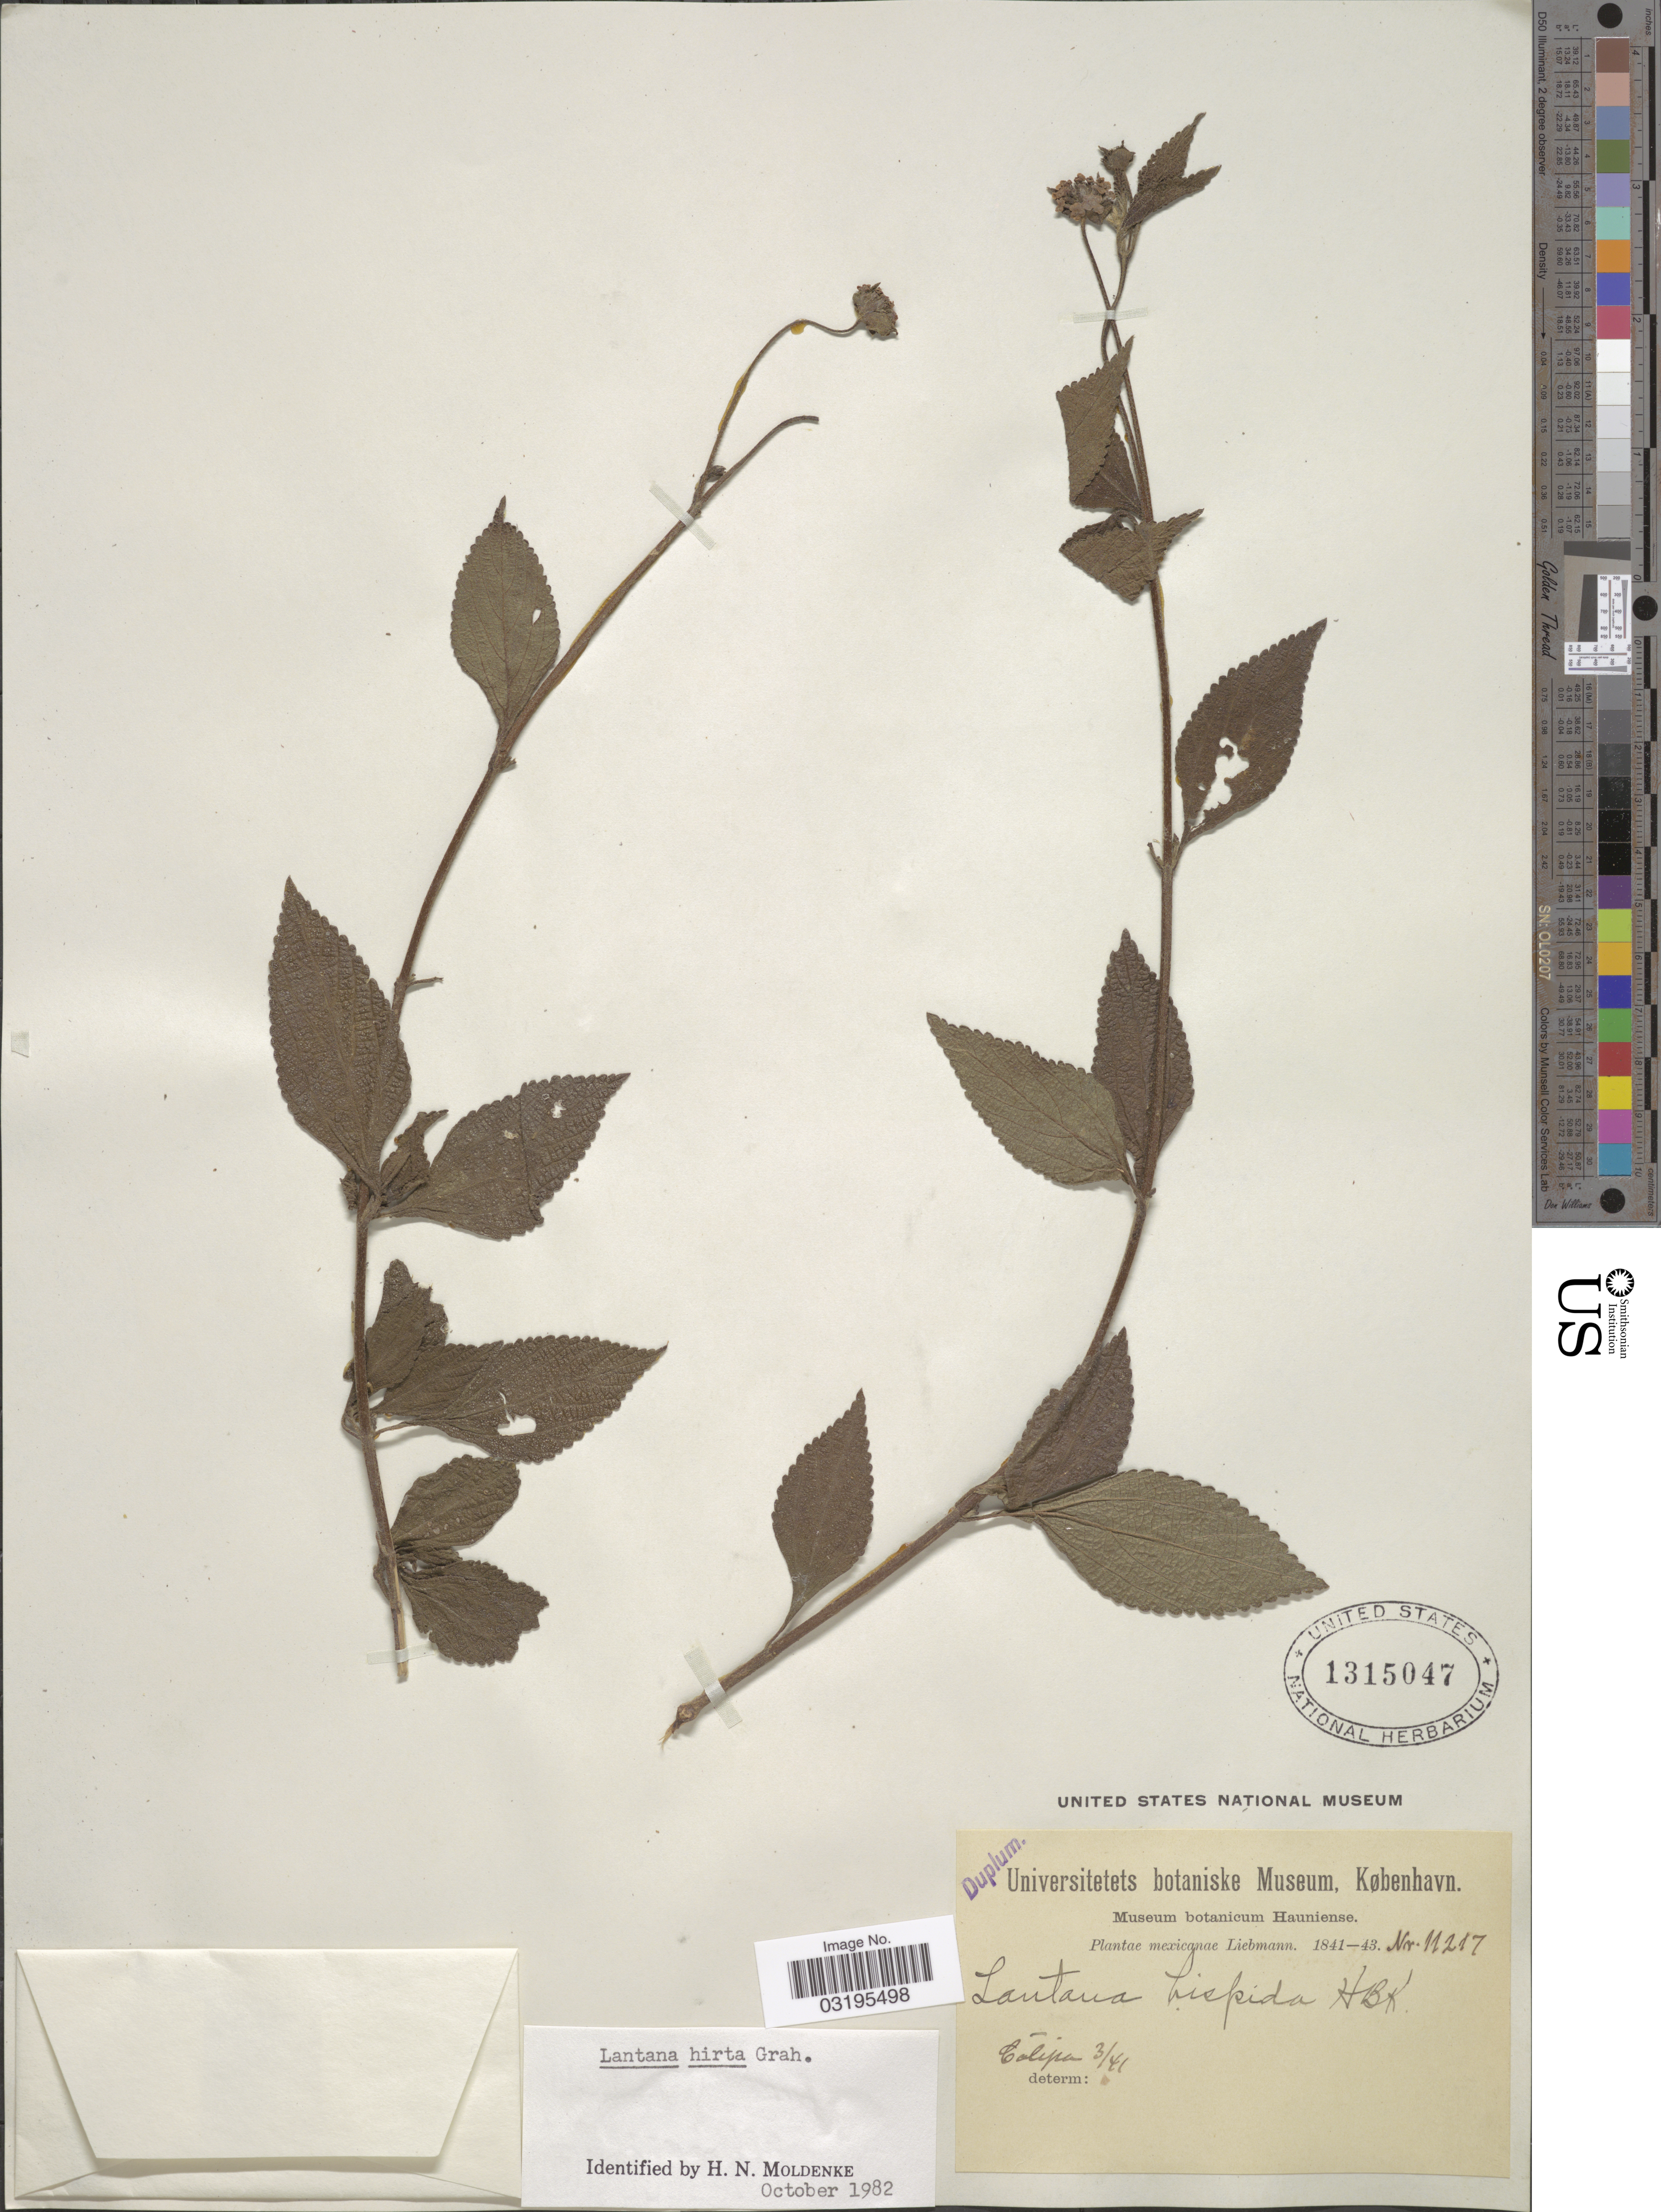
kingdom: Plantae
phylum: Tracheophyta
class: Magnoliopsida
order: Lamiales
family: Verbenaceae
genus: Lantana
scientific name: Lantana hirta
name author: Graham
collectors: Liebmann, --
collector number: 11217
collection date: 1841-03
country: Mexico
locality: Colipa.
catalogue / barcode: US 1315047